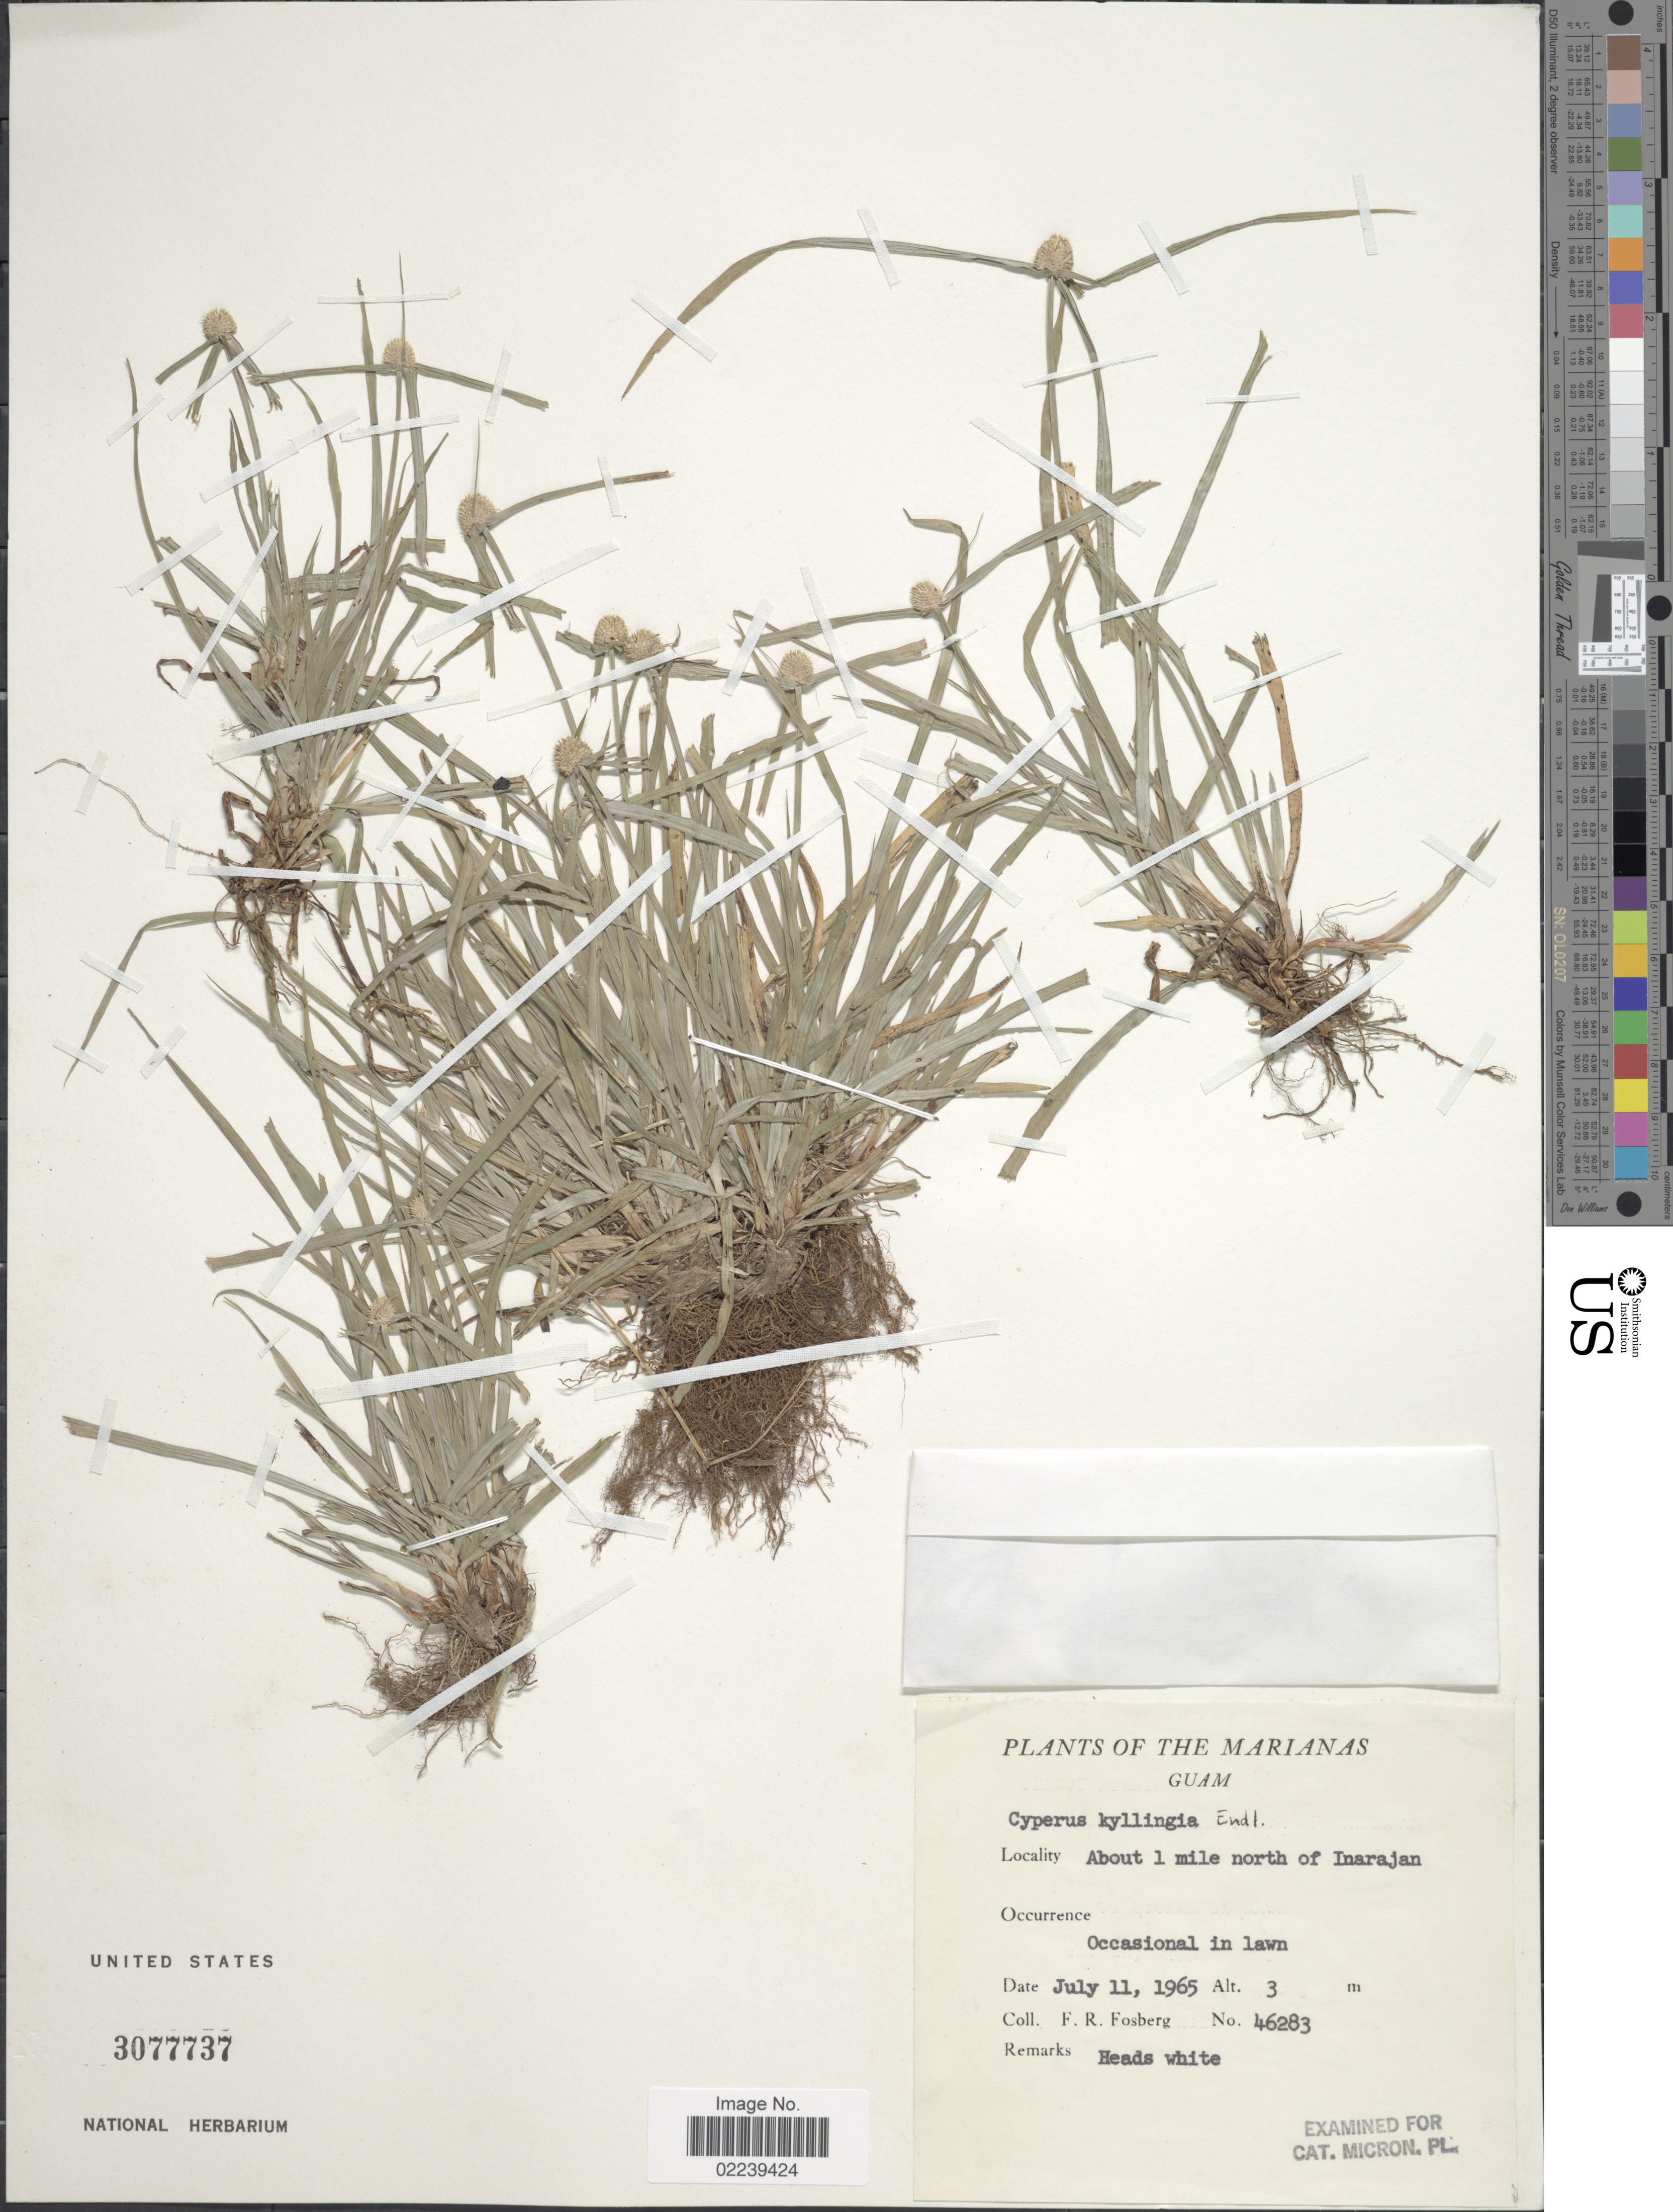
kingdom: Plantae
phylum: Tracheophyta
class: Liliopsida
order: Poales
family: Cyperaceae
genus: Cyperus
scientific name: Cyperus mindorensis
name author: (Steud.) Huygh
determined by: Strong, M. T., (US), Smithsonian Institution - National Museum of Natural History (UNITED STATES)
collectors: F. R. Fosberg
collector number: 46283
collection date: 1965-07-11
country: Guam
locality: The Marianas, About 1 mile north of Inarajan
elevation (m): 3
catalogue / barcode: US 3077737